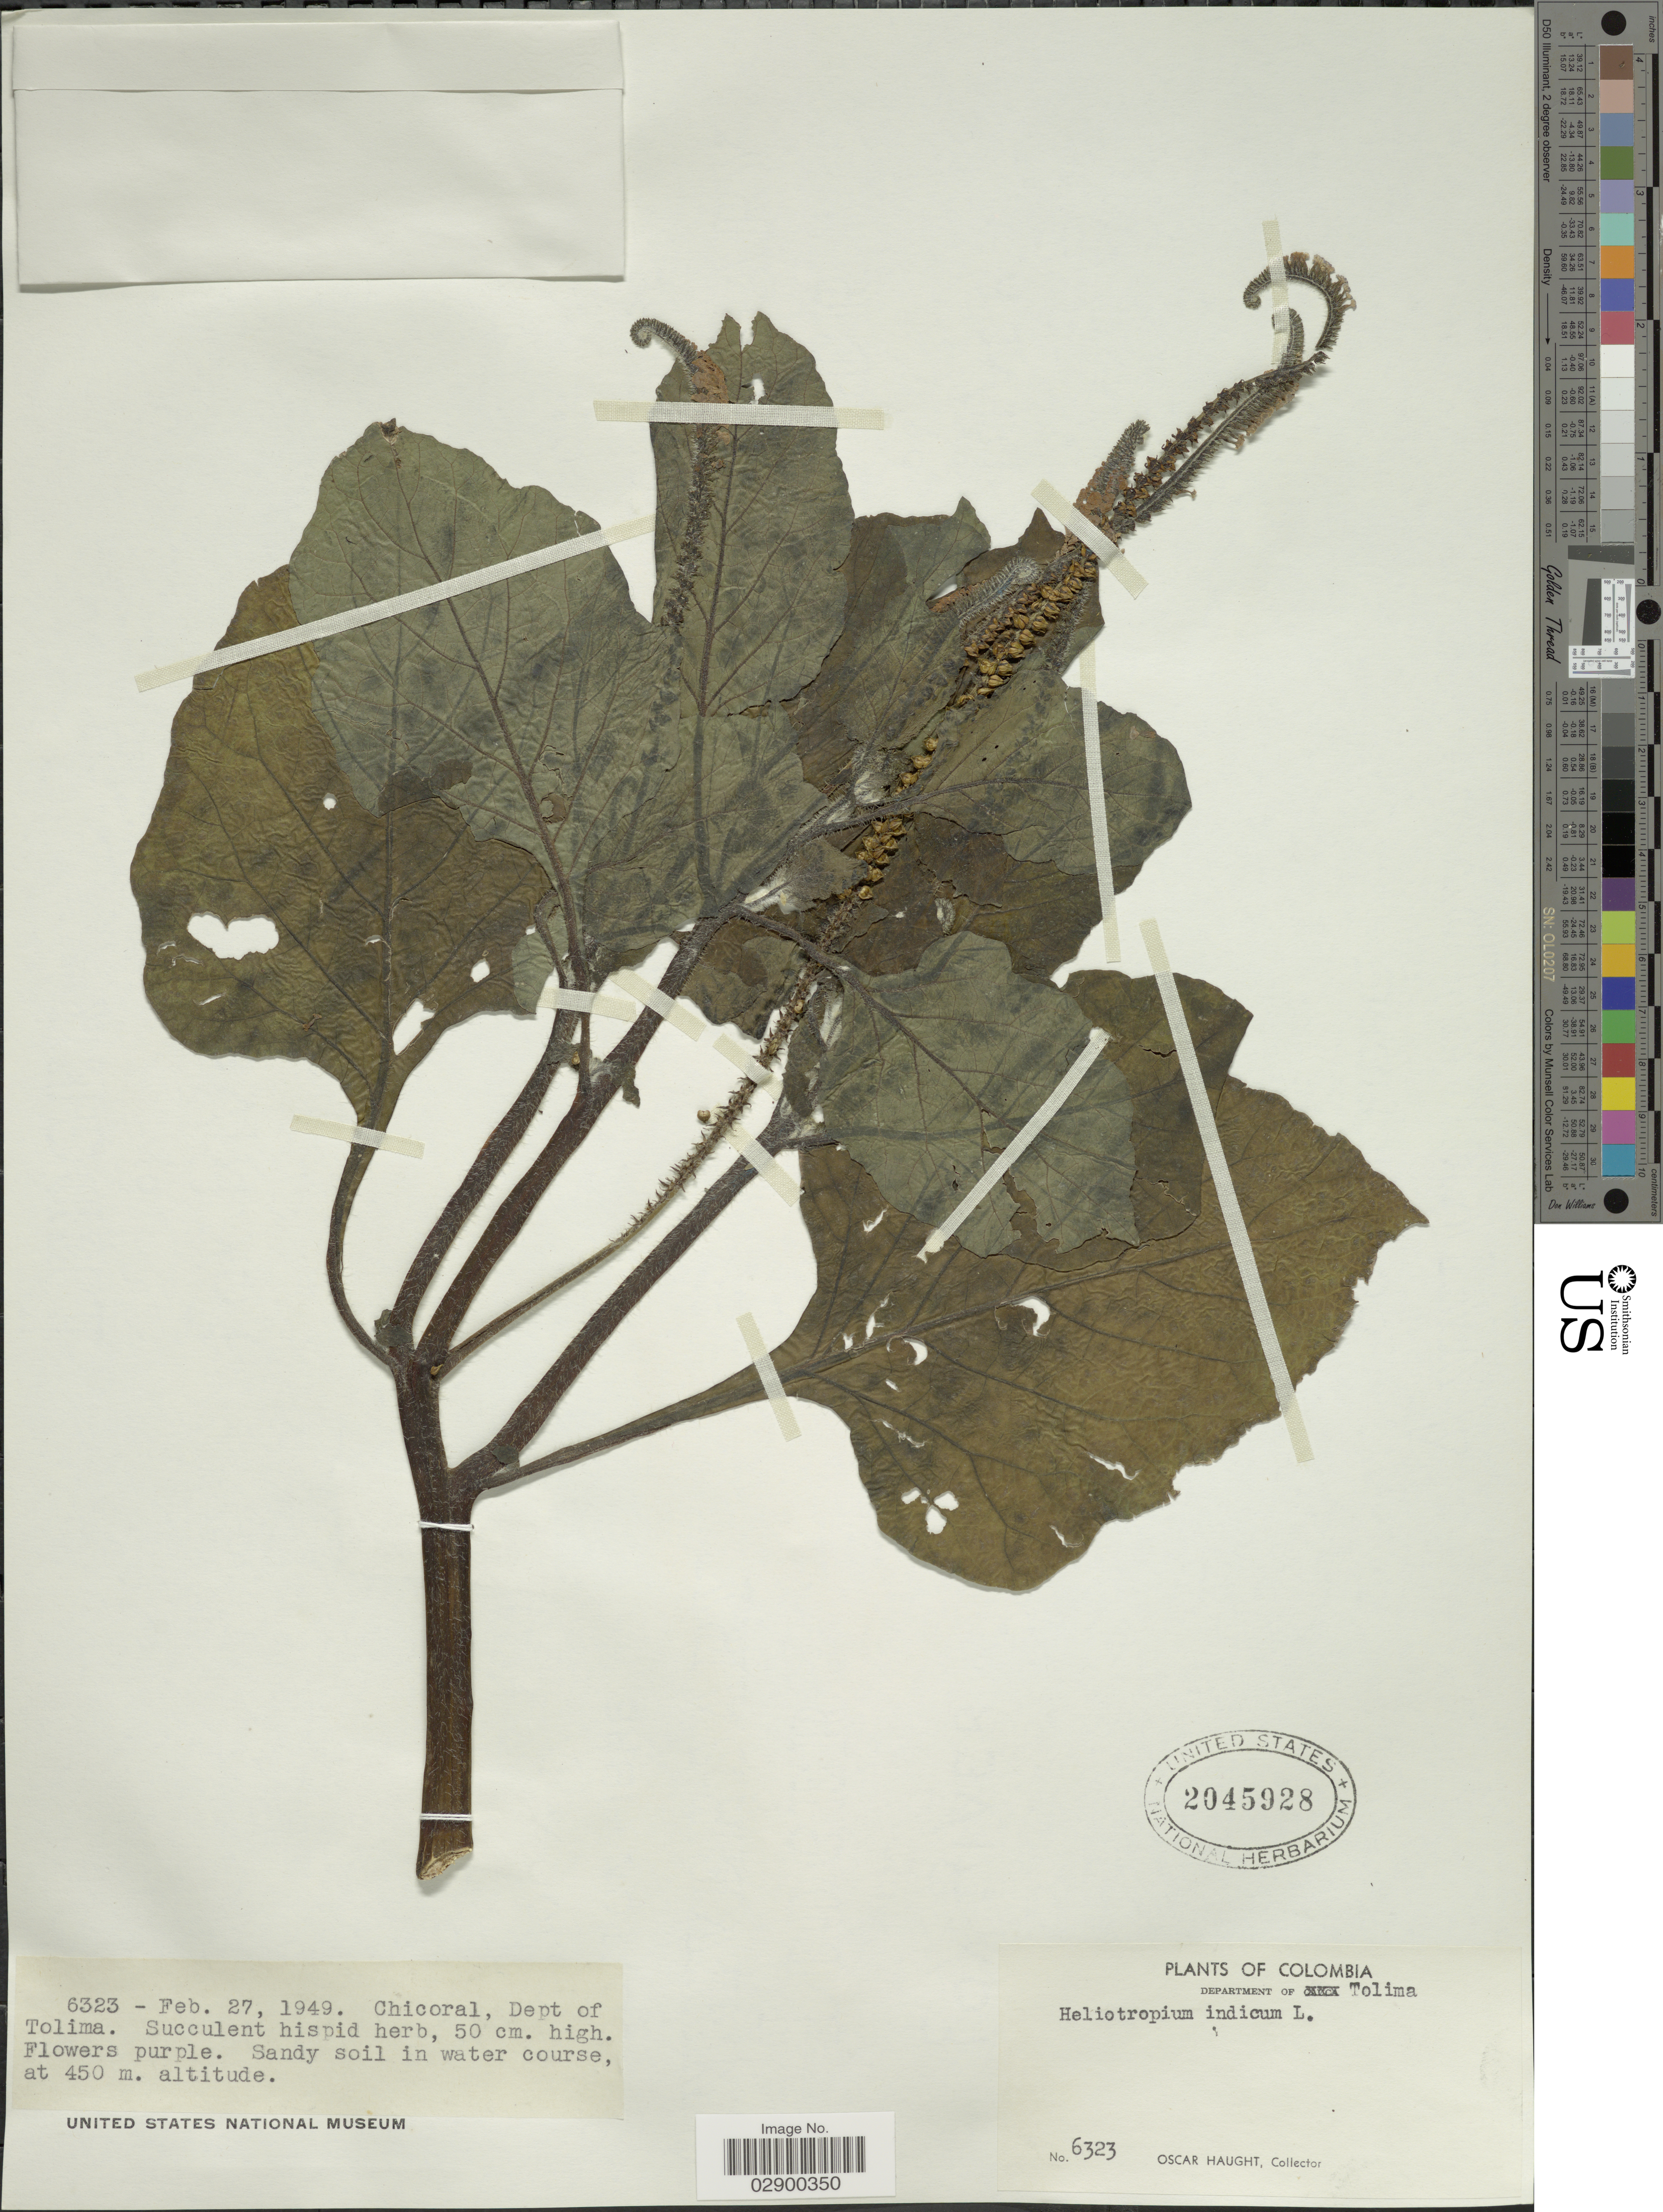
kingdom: Plantae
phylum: Tracheophyta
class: Magnoliopsida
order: Boraginales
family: Heliotropiaceae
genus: Heliotropium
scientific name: Heliotropium indicum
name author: L.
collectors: O. Haught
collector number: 6323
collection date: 1949-02-27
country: Colombia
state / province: Tolima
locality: Chicoral, Dept. of Tolima.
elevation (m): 450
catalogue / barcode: US 2045928